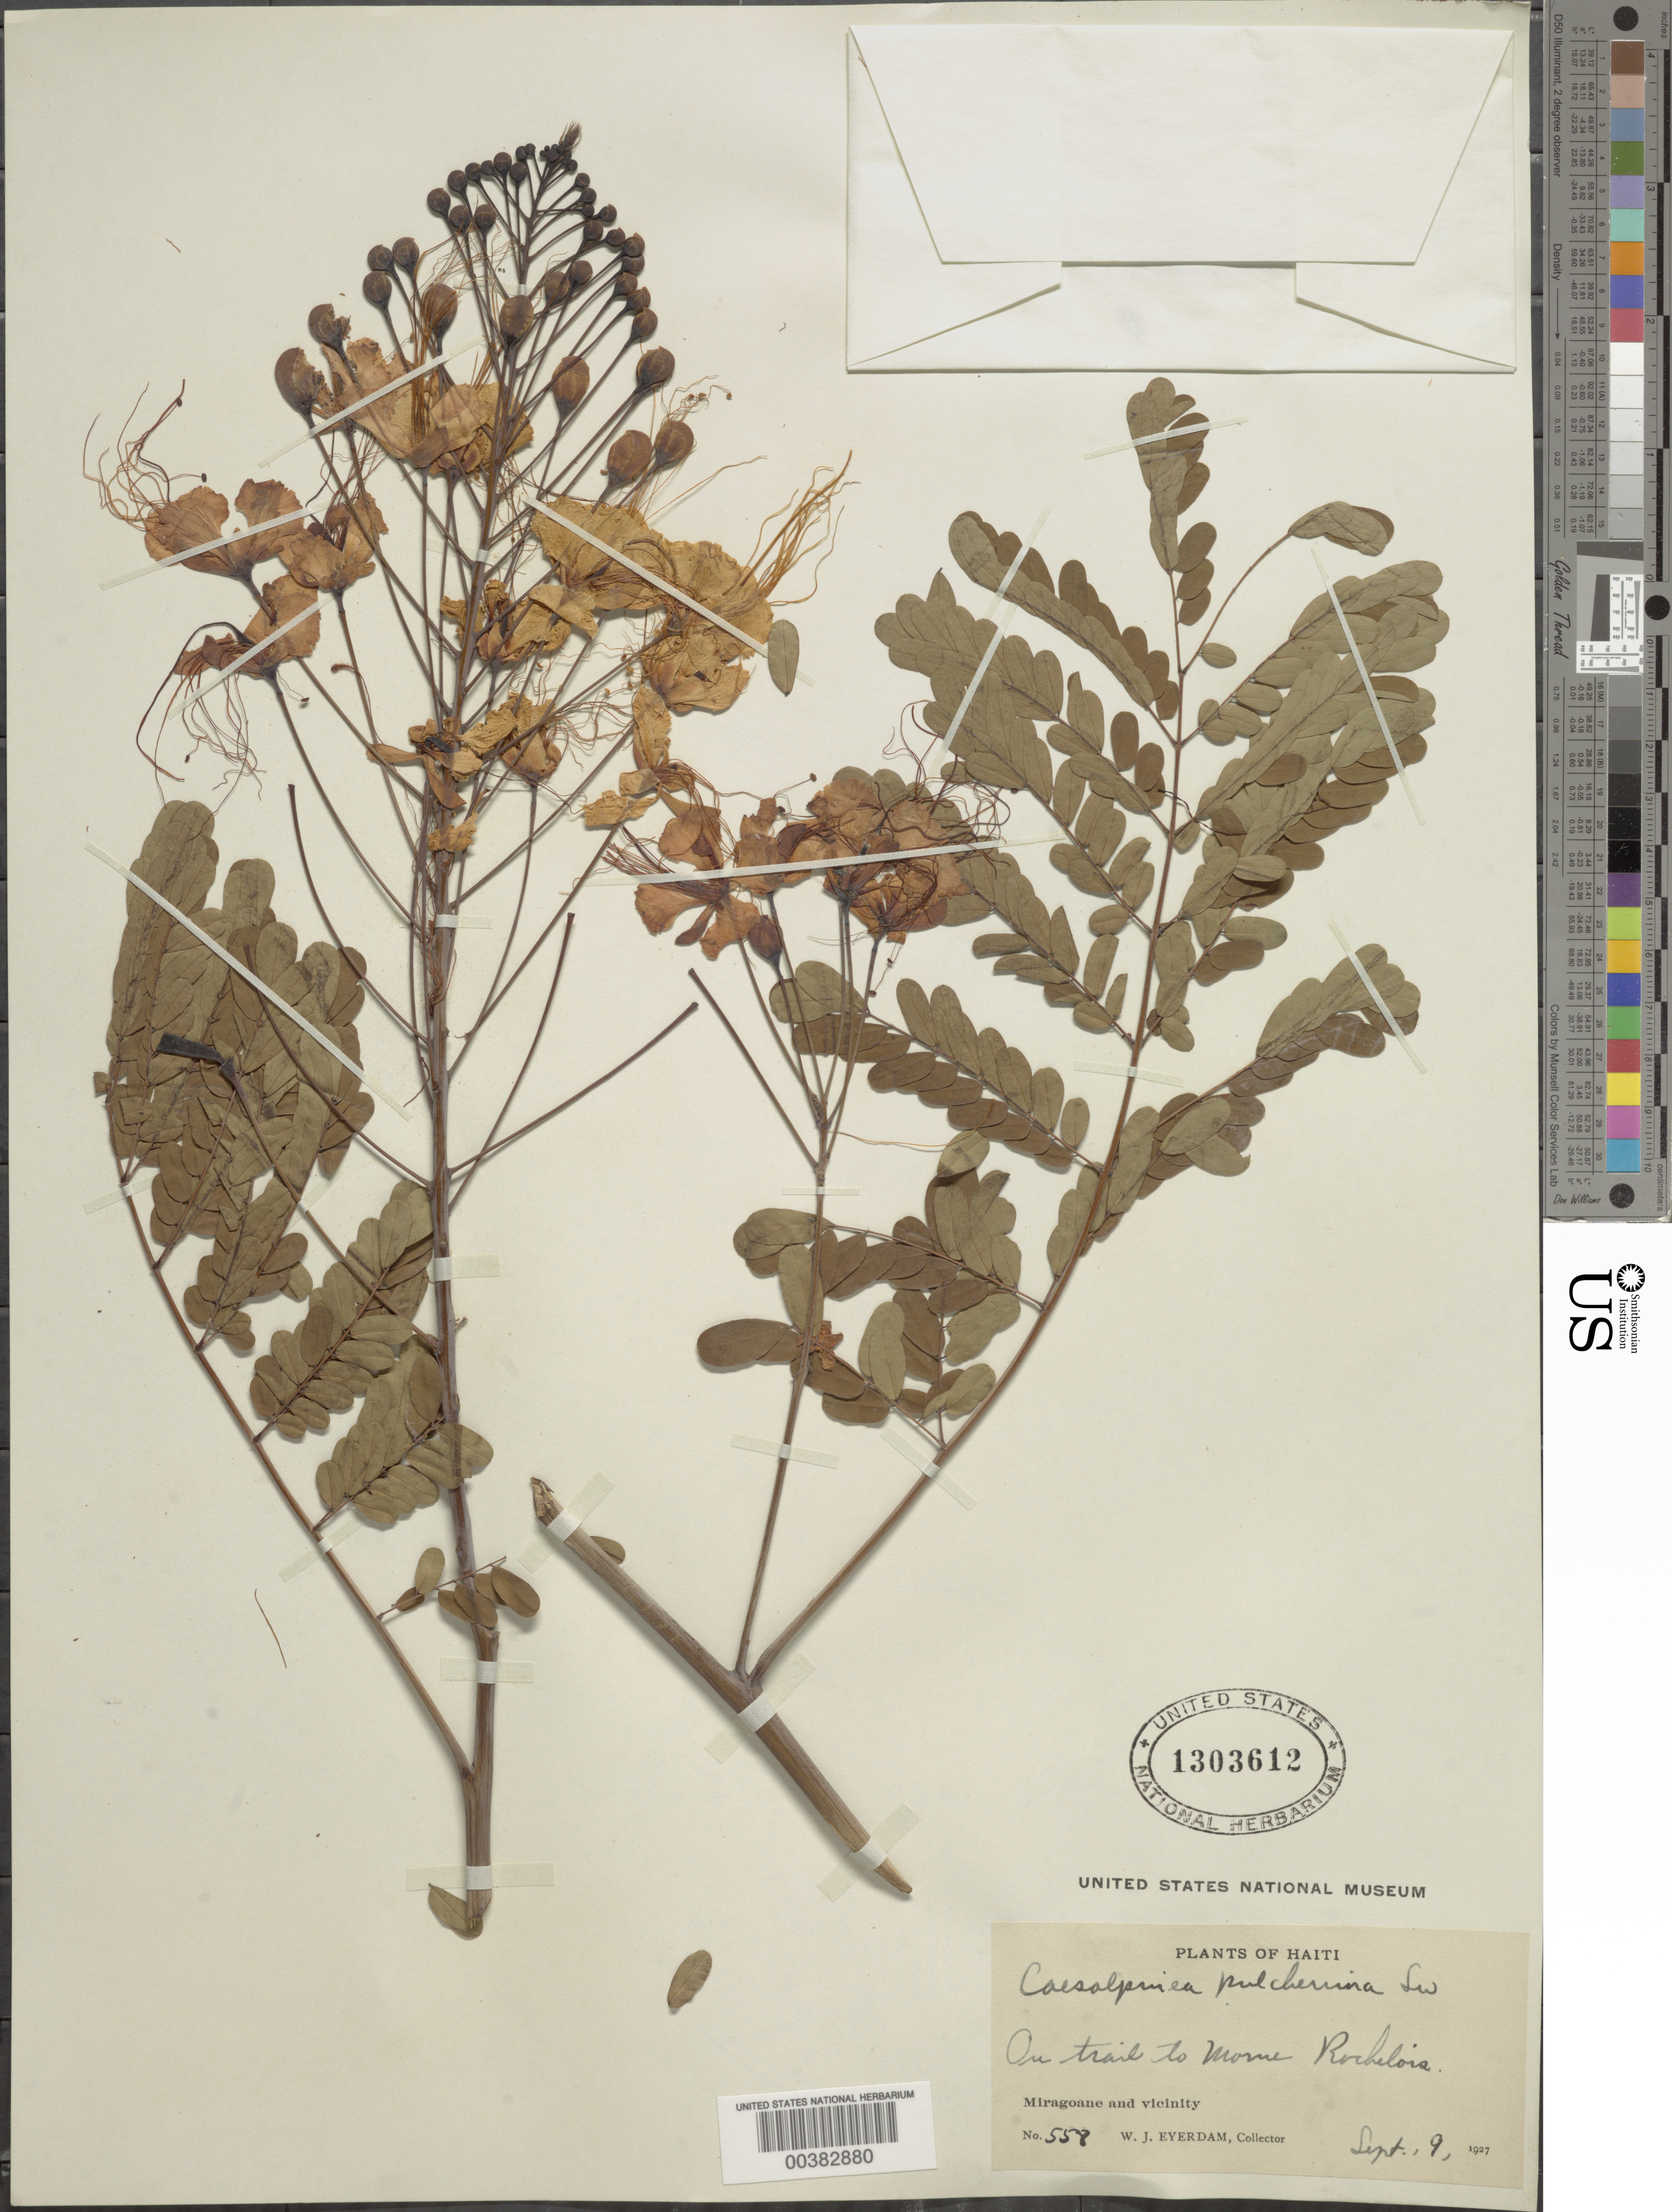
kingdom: Plantae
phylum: Tracheophyta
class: Magnoliopsida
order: Fabales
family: Fabaceae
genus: Caesalpinia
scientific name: Caesalpinia pulcherrima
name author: (L.) Sw.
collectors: W. J. Eyerdam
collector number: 558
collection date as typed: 09 Sep 1927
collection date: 1927-09-09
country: Haiti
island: Hispaniola Island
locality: On trail to morne rochelois; miragoane and vicinity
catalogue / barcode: US 1303612